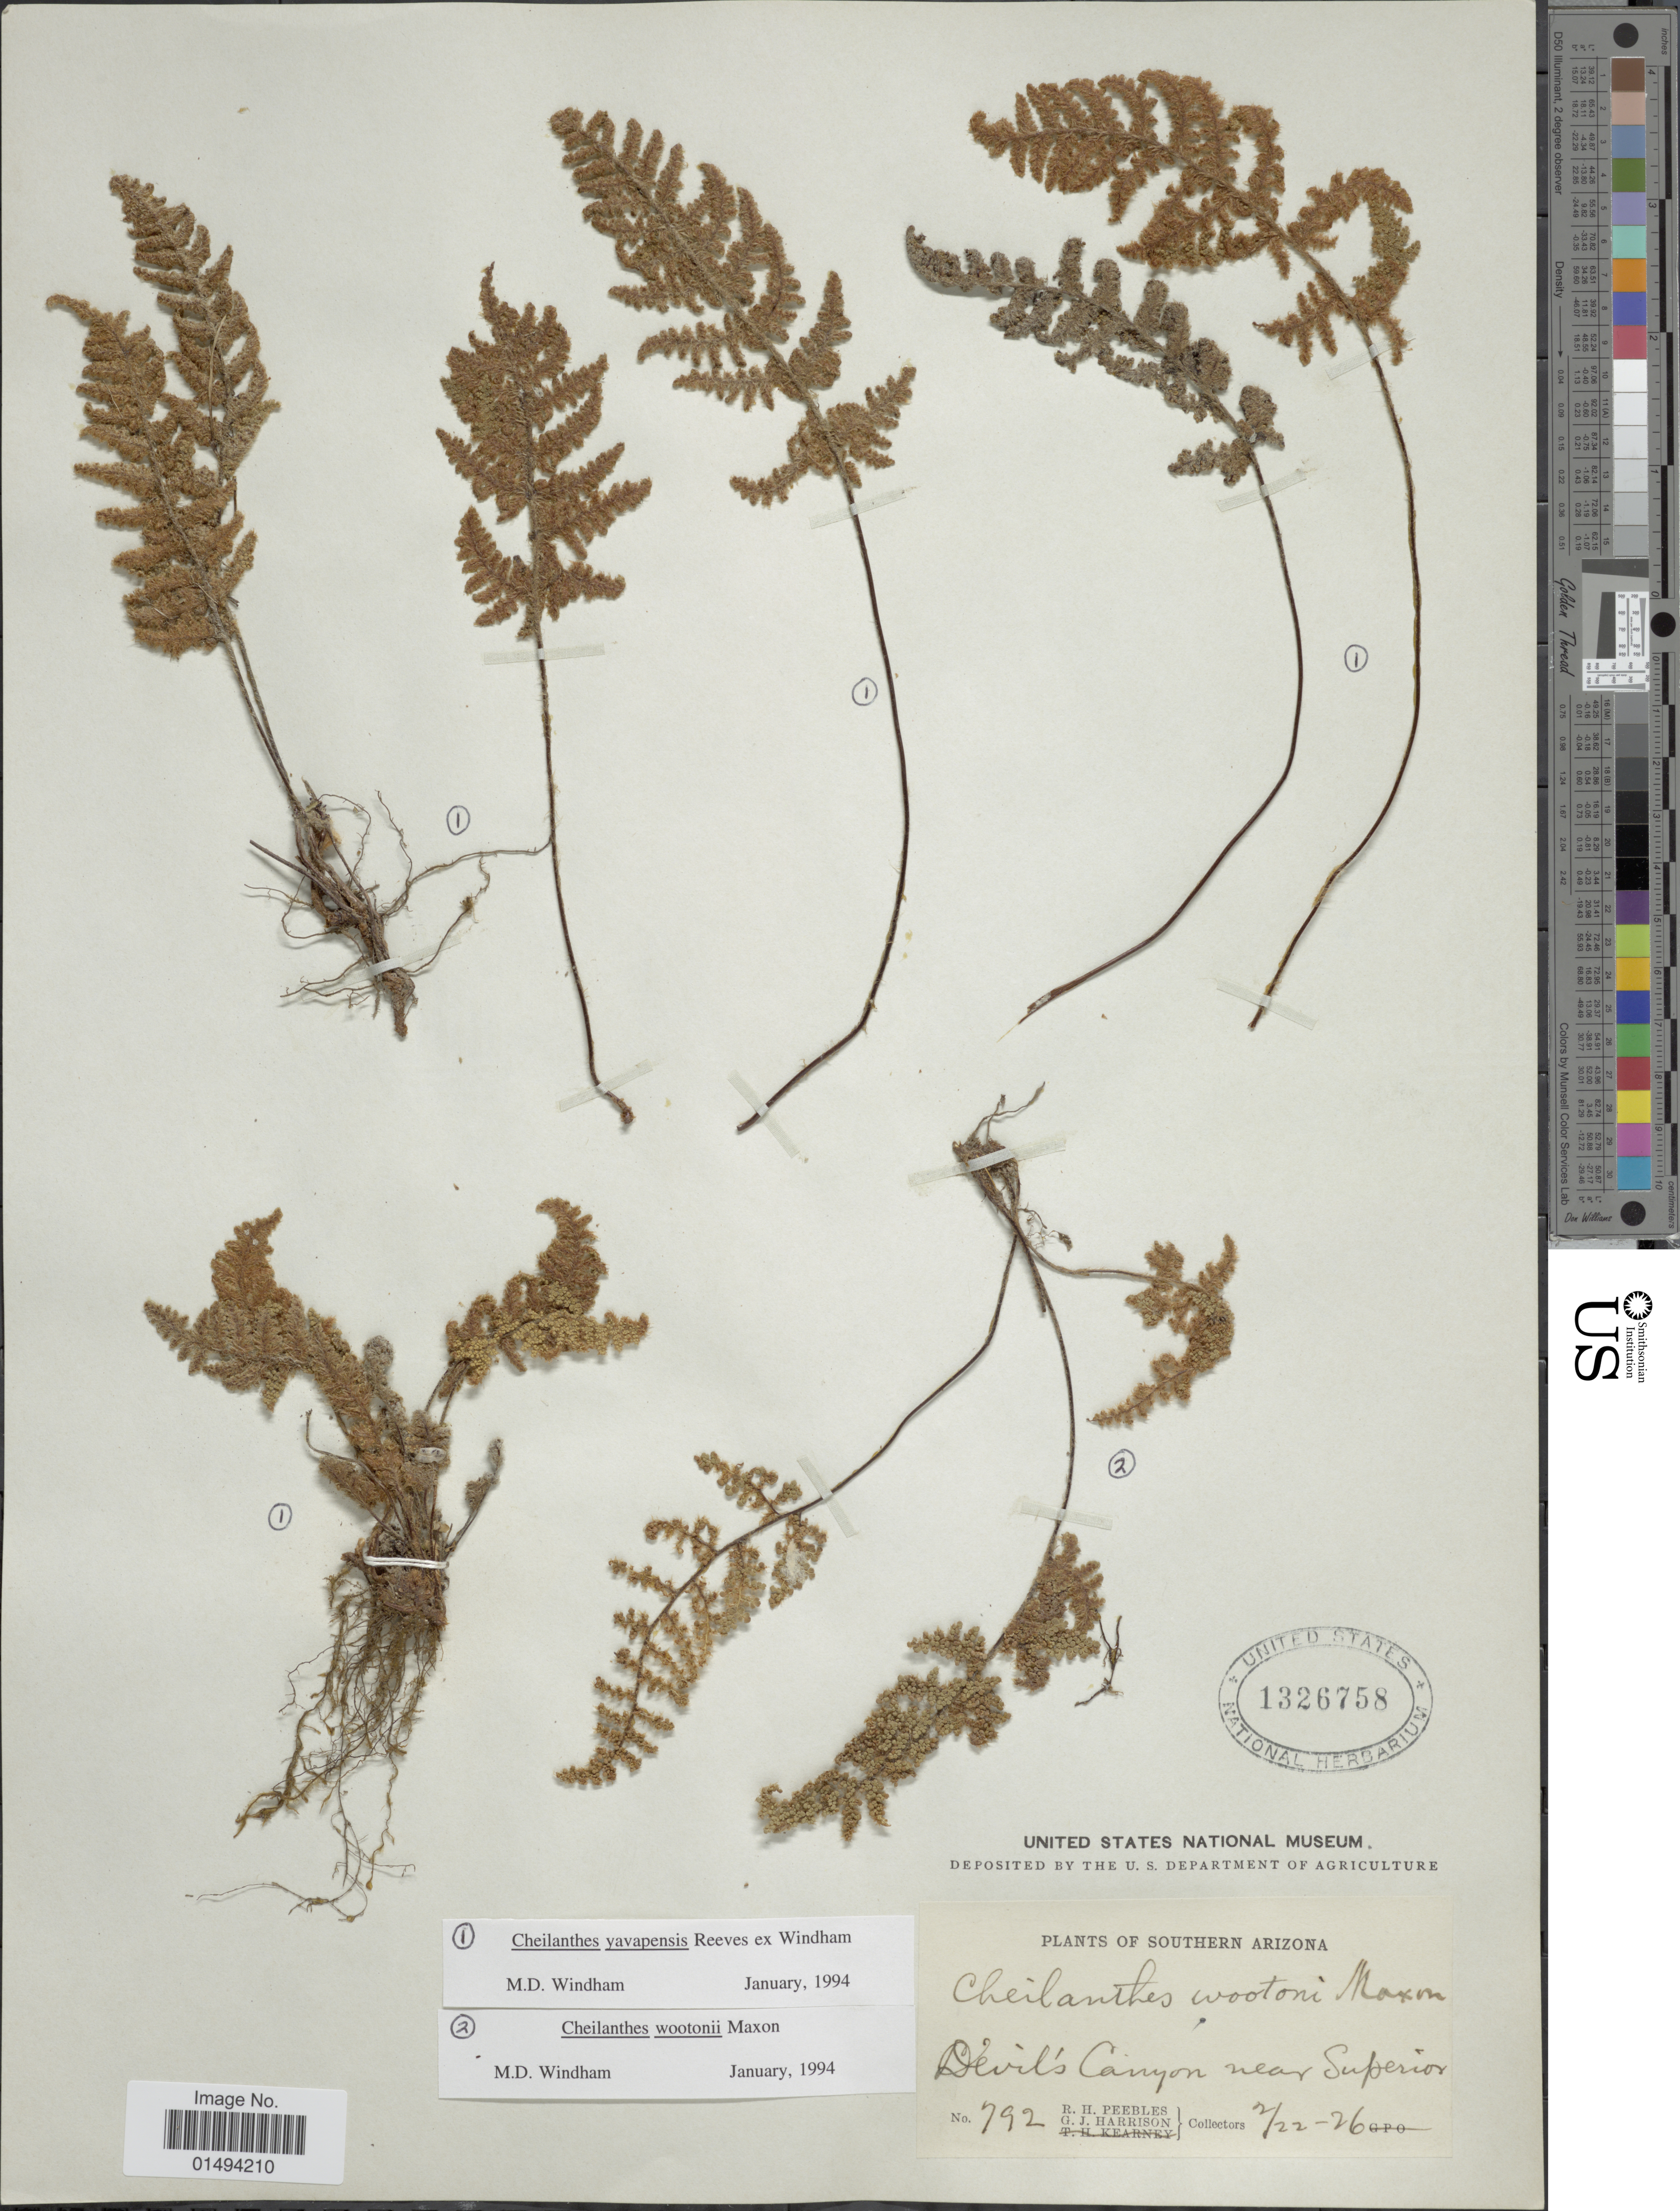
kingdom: Plantae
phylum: Tracheophyta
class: Polypodiopsida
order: Polypodiales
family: Pteridaceae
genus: Myriopteris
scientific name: Myriopteris yavapensis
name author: (T. Reeves ex Windham) Grusz & Windham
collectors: R. H. Peebles & G. J. Harrison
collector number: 792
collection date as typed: Transcribed d/m/y: 22/2/26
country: United States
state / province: Arizona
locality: Southern Arizona, Devil's Canyon near Superior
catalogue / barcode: US 1326758